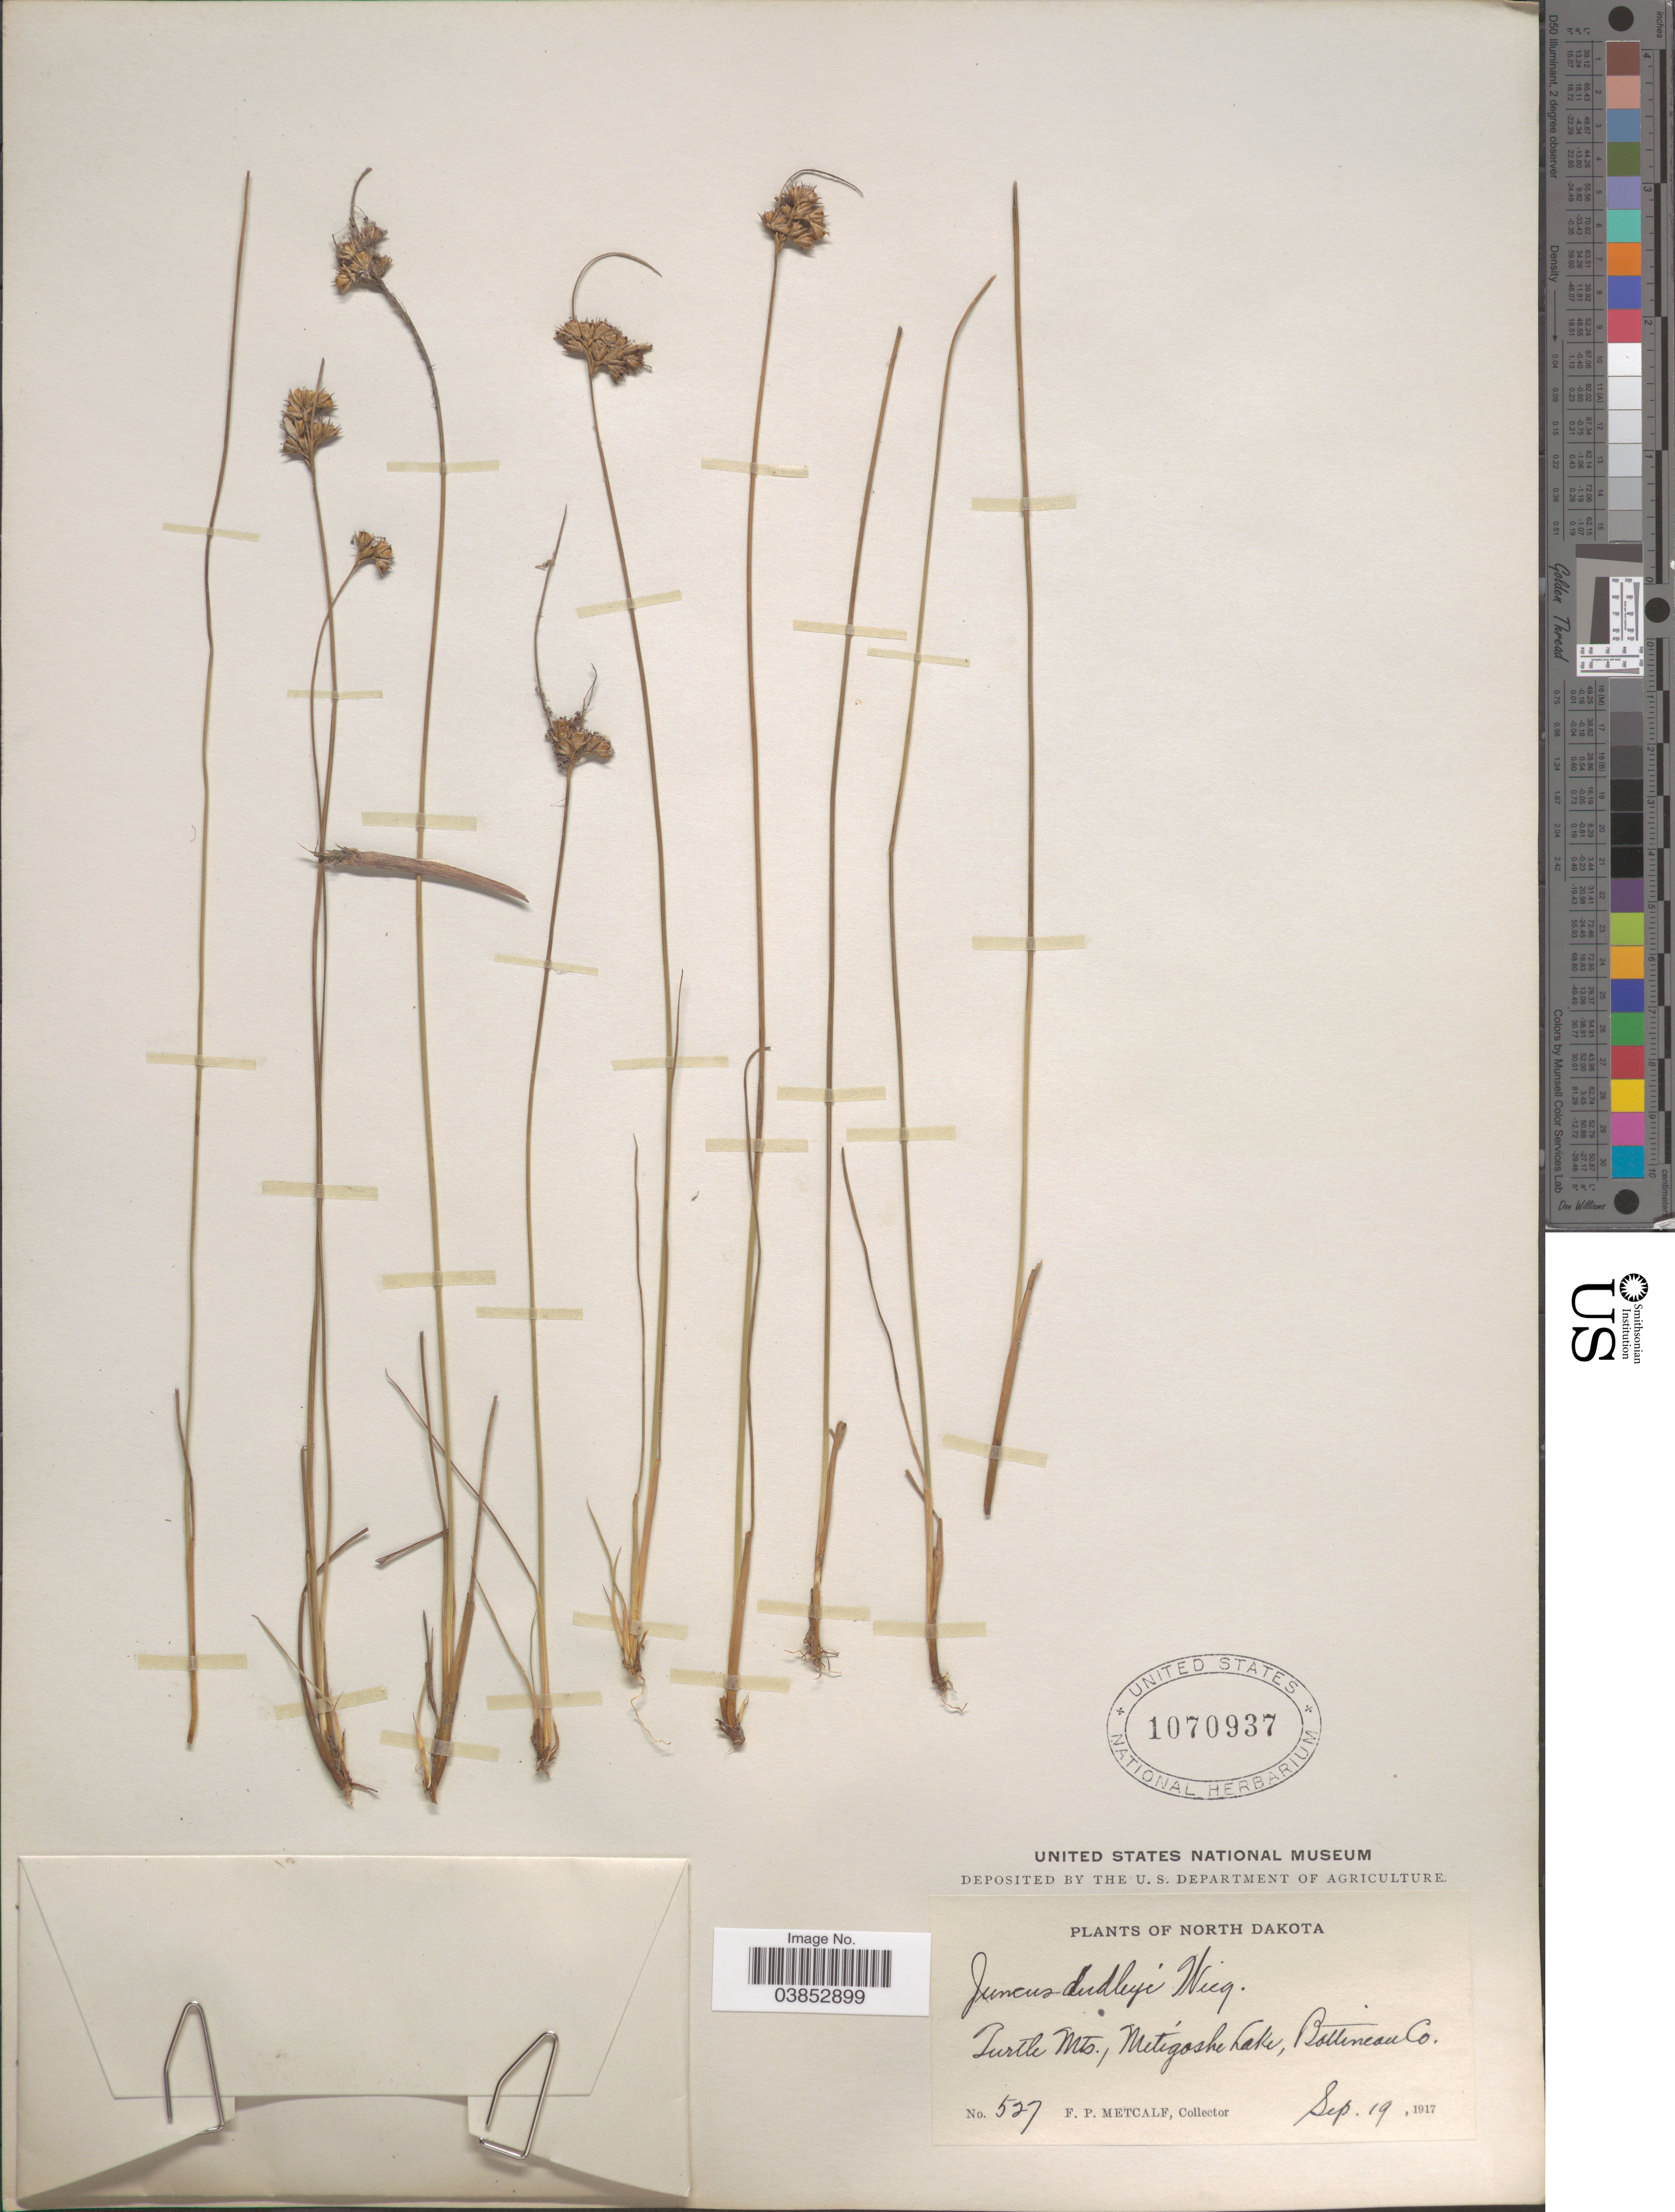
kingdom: Plantae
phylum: Tracheophyta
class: Liliopsida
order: Poales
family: Juncaceae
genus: Juncus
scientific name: Juncus dudleyi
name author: Wiegand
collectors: F. Metcalf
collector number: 527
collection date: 1917-09-19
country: United States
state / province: North Dakota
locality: Turtle Mts., Metigoshe Lake, Bottineau Co.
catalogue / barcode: US 1070937